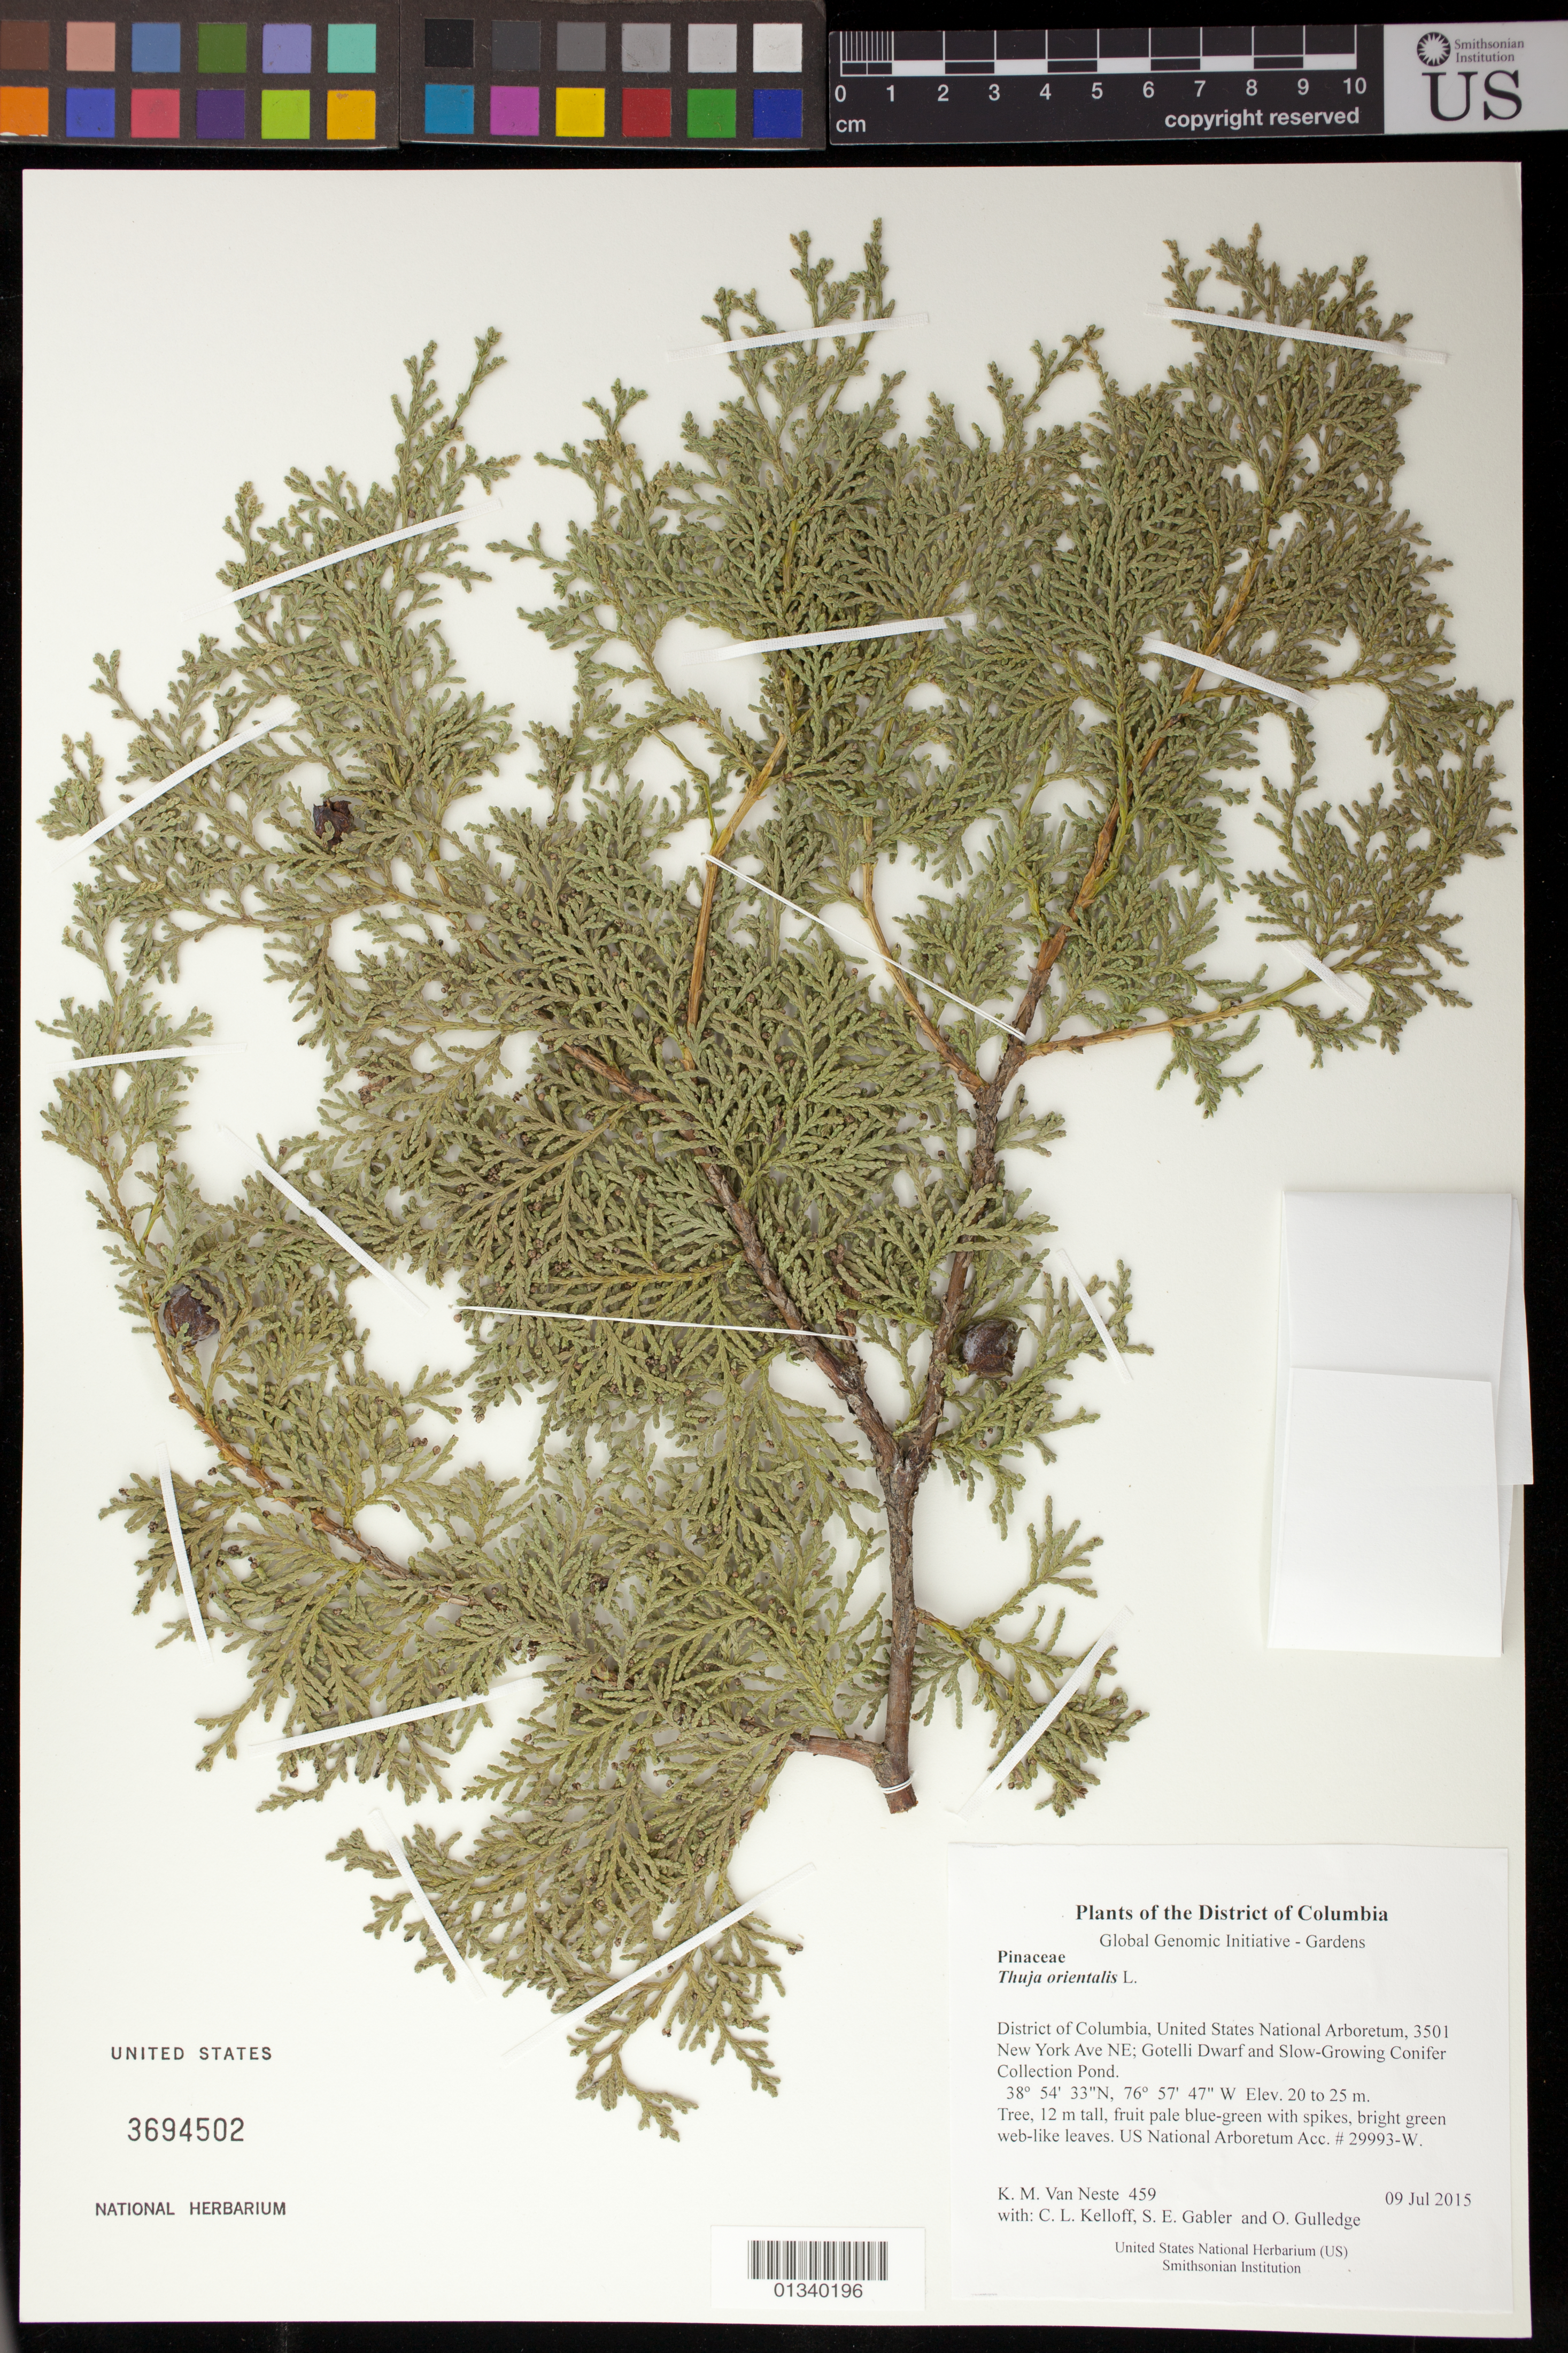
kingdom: Plantae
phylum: Tracheophyta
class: Pinopsida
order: Pinales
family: Cupressaceae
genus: Thuja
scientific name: Thuja orientalis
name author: L.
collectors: K. M. Van Neste, C. L. Kelloff, S. E. Gabler & O. Gulledge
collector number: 459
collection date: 2015-07-09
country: United States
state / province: District of Columbia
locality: United States National Arboretum, 3501 New York Ave NE; Gotelli Dwarf and Slow-Growing Conifer Collection Pond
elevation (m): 20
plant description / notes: Platycladus orientalis 'Beverleyensis' NATIONAL ARBORETUM PROVENANCE INFO: USNA ACCESSION: 29993 RECEIVED: Thuja orientalis 'Beverleyensis'plant7/7/1967 PROVENANCE CODE: G FULL PROVENANCE: from a cultivated plant not of known wild origin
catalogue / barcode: US 3694502